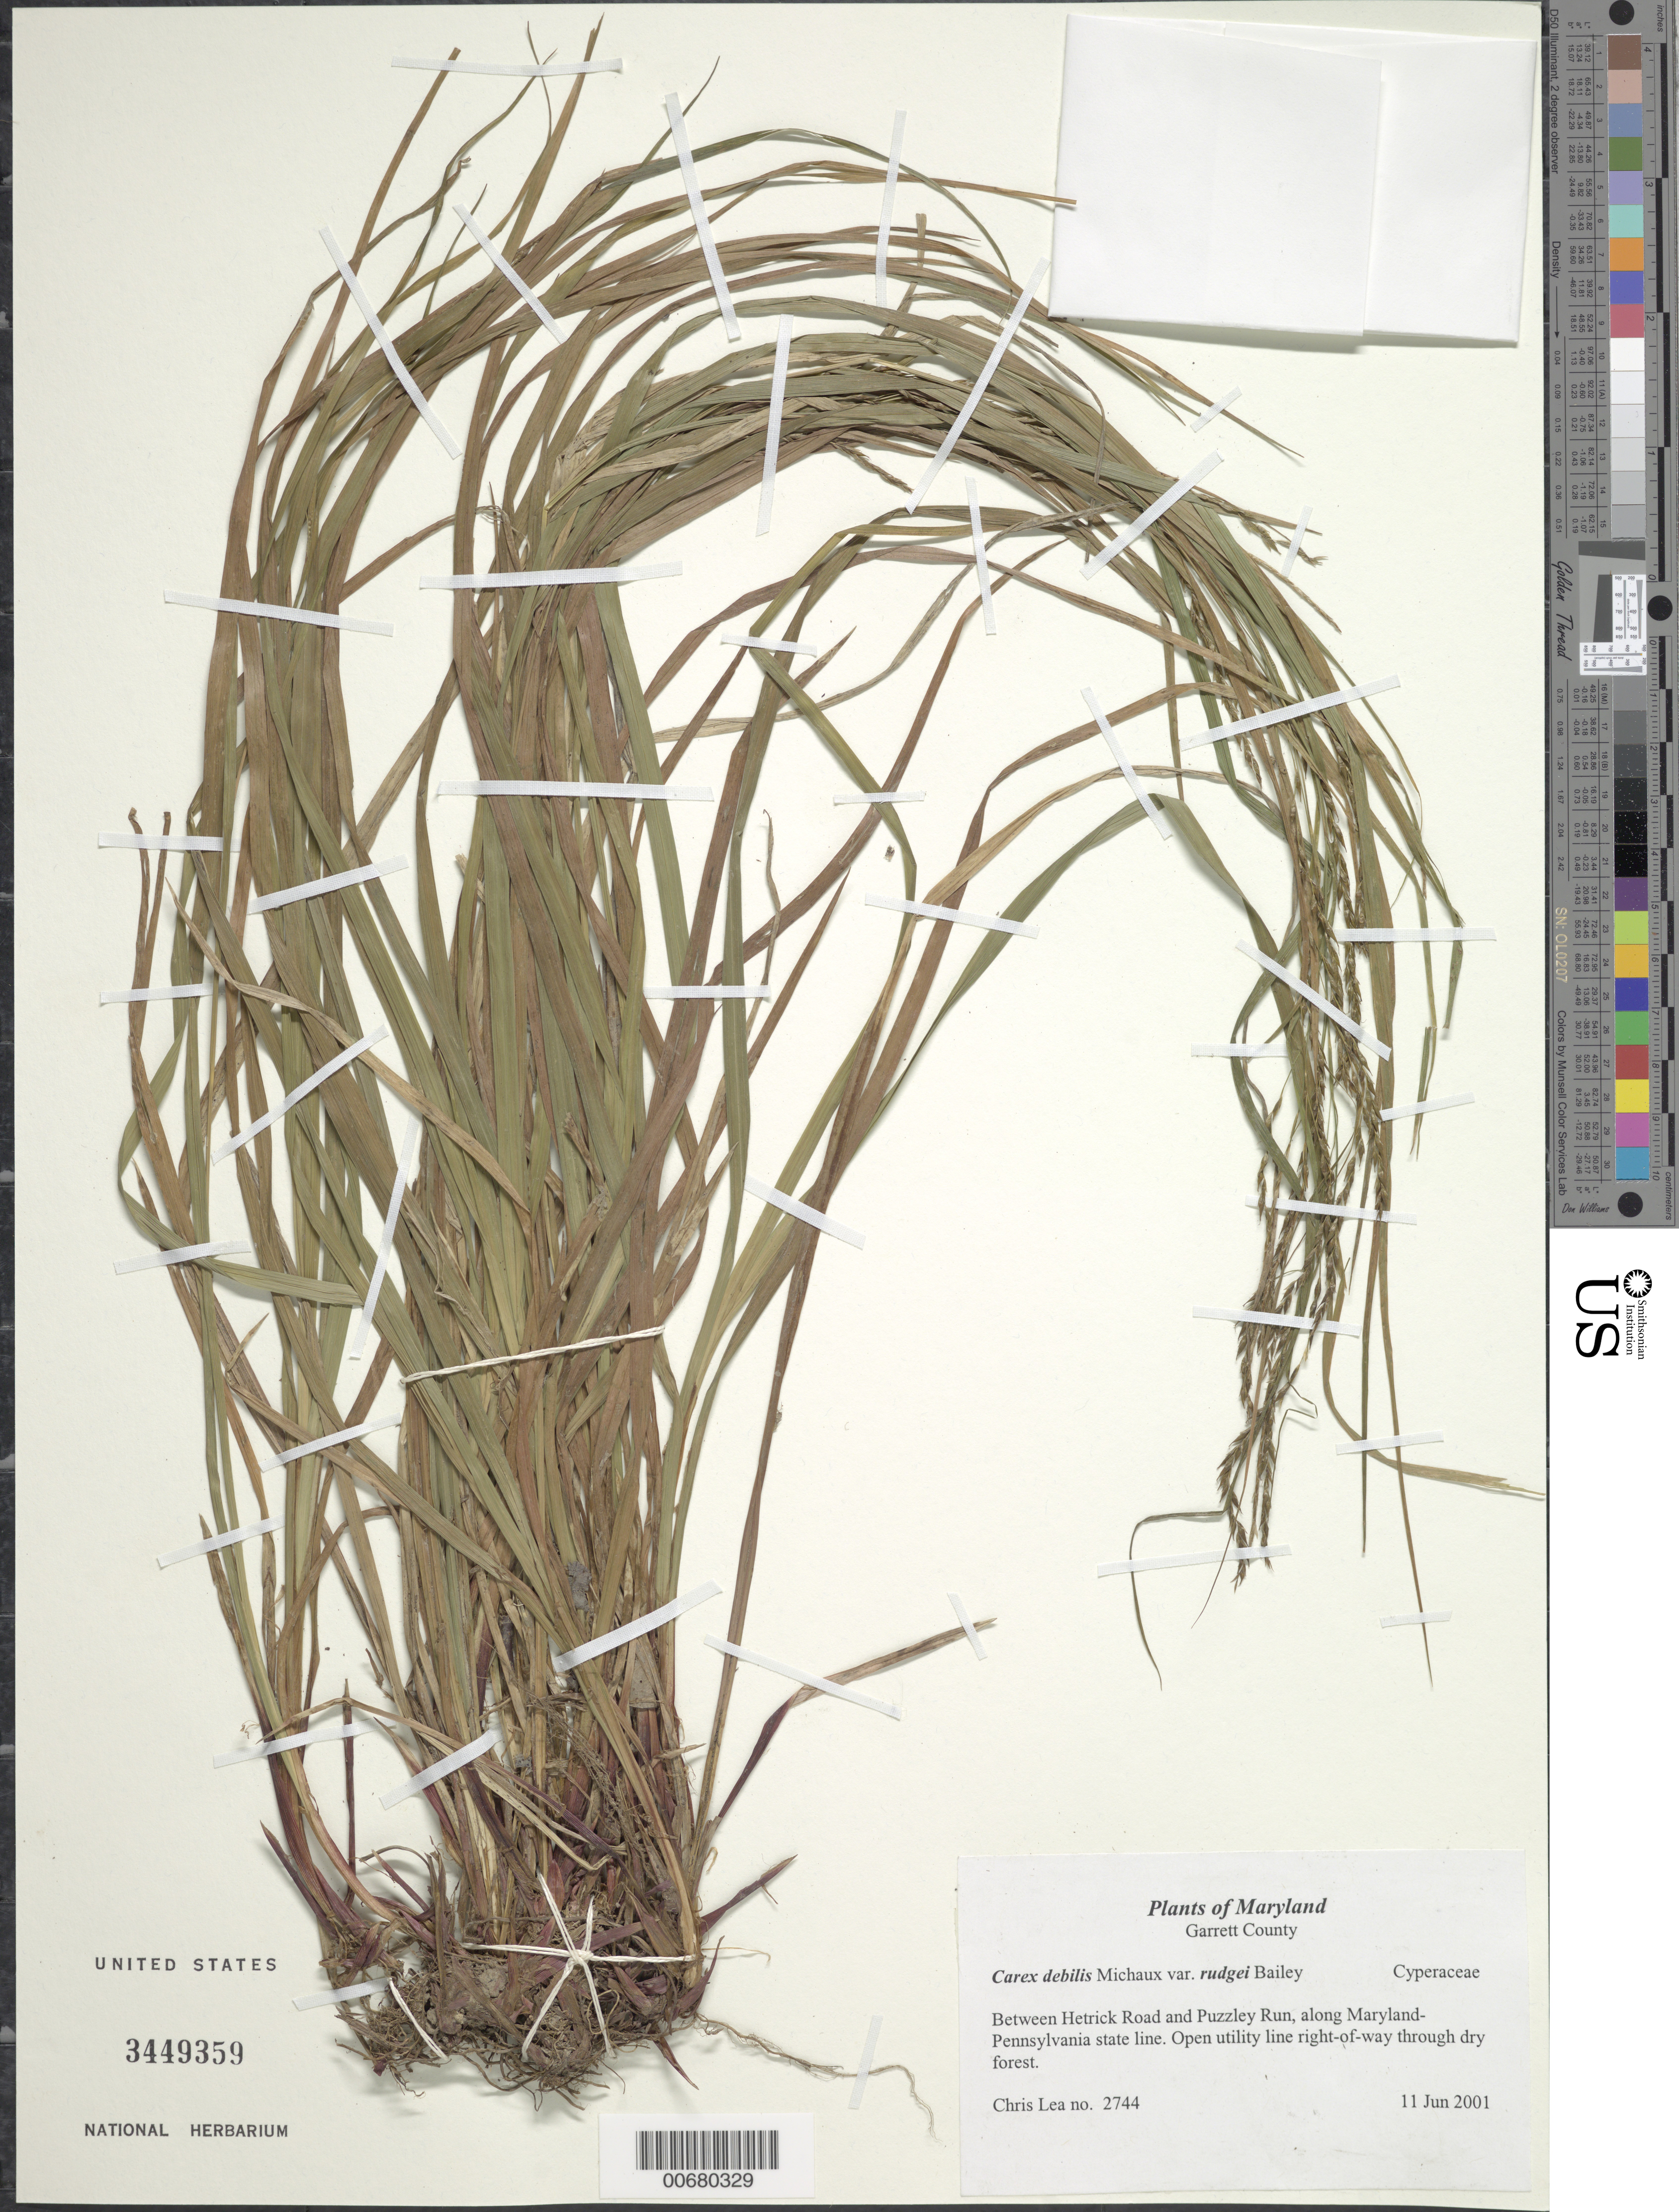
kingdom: Plantae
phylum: Tracheophyta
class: Liliopsida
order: Poales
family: Cyperaceae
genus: Carex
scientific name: Carex flexuosa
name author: Muhl. ex Willd.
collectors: C. Lea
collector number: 2744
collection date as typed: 11 Jun 2001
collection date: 2001-06-11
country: United States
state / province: Maryland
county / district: Garrett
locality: Between Hetrick Road and Puzzley Run, along Maryland-Pennsylvania state line.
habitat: Open utility line right-of-way through dry forest.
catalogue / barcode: US 3449359